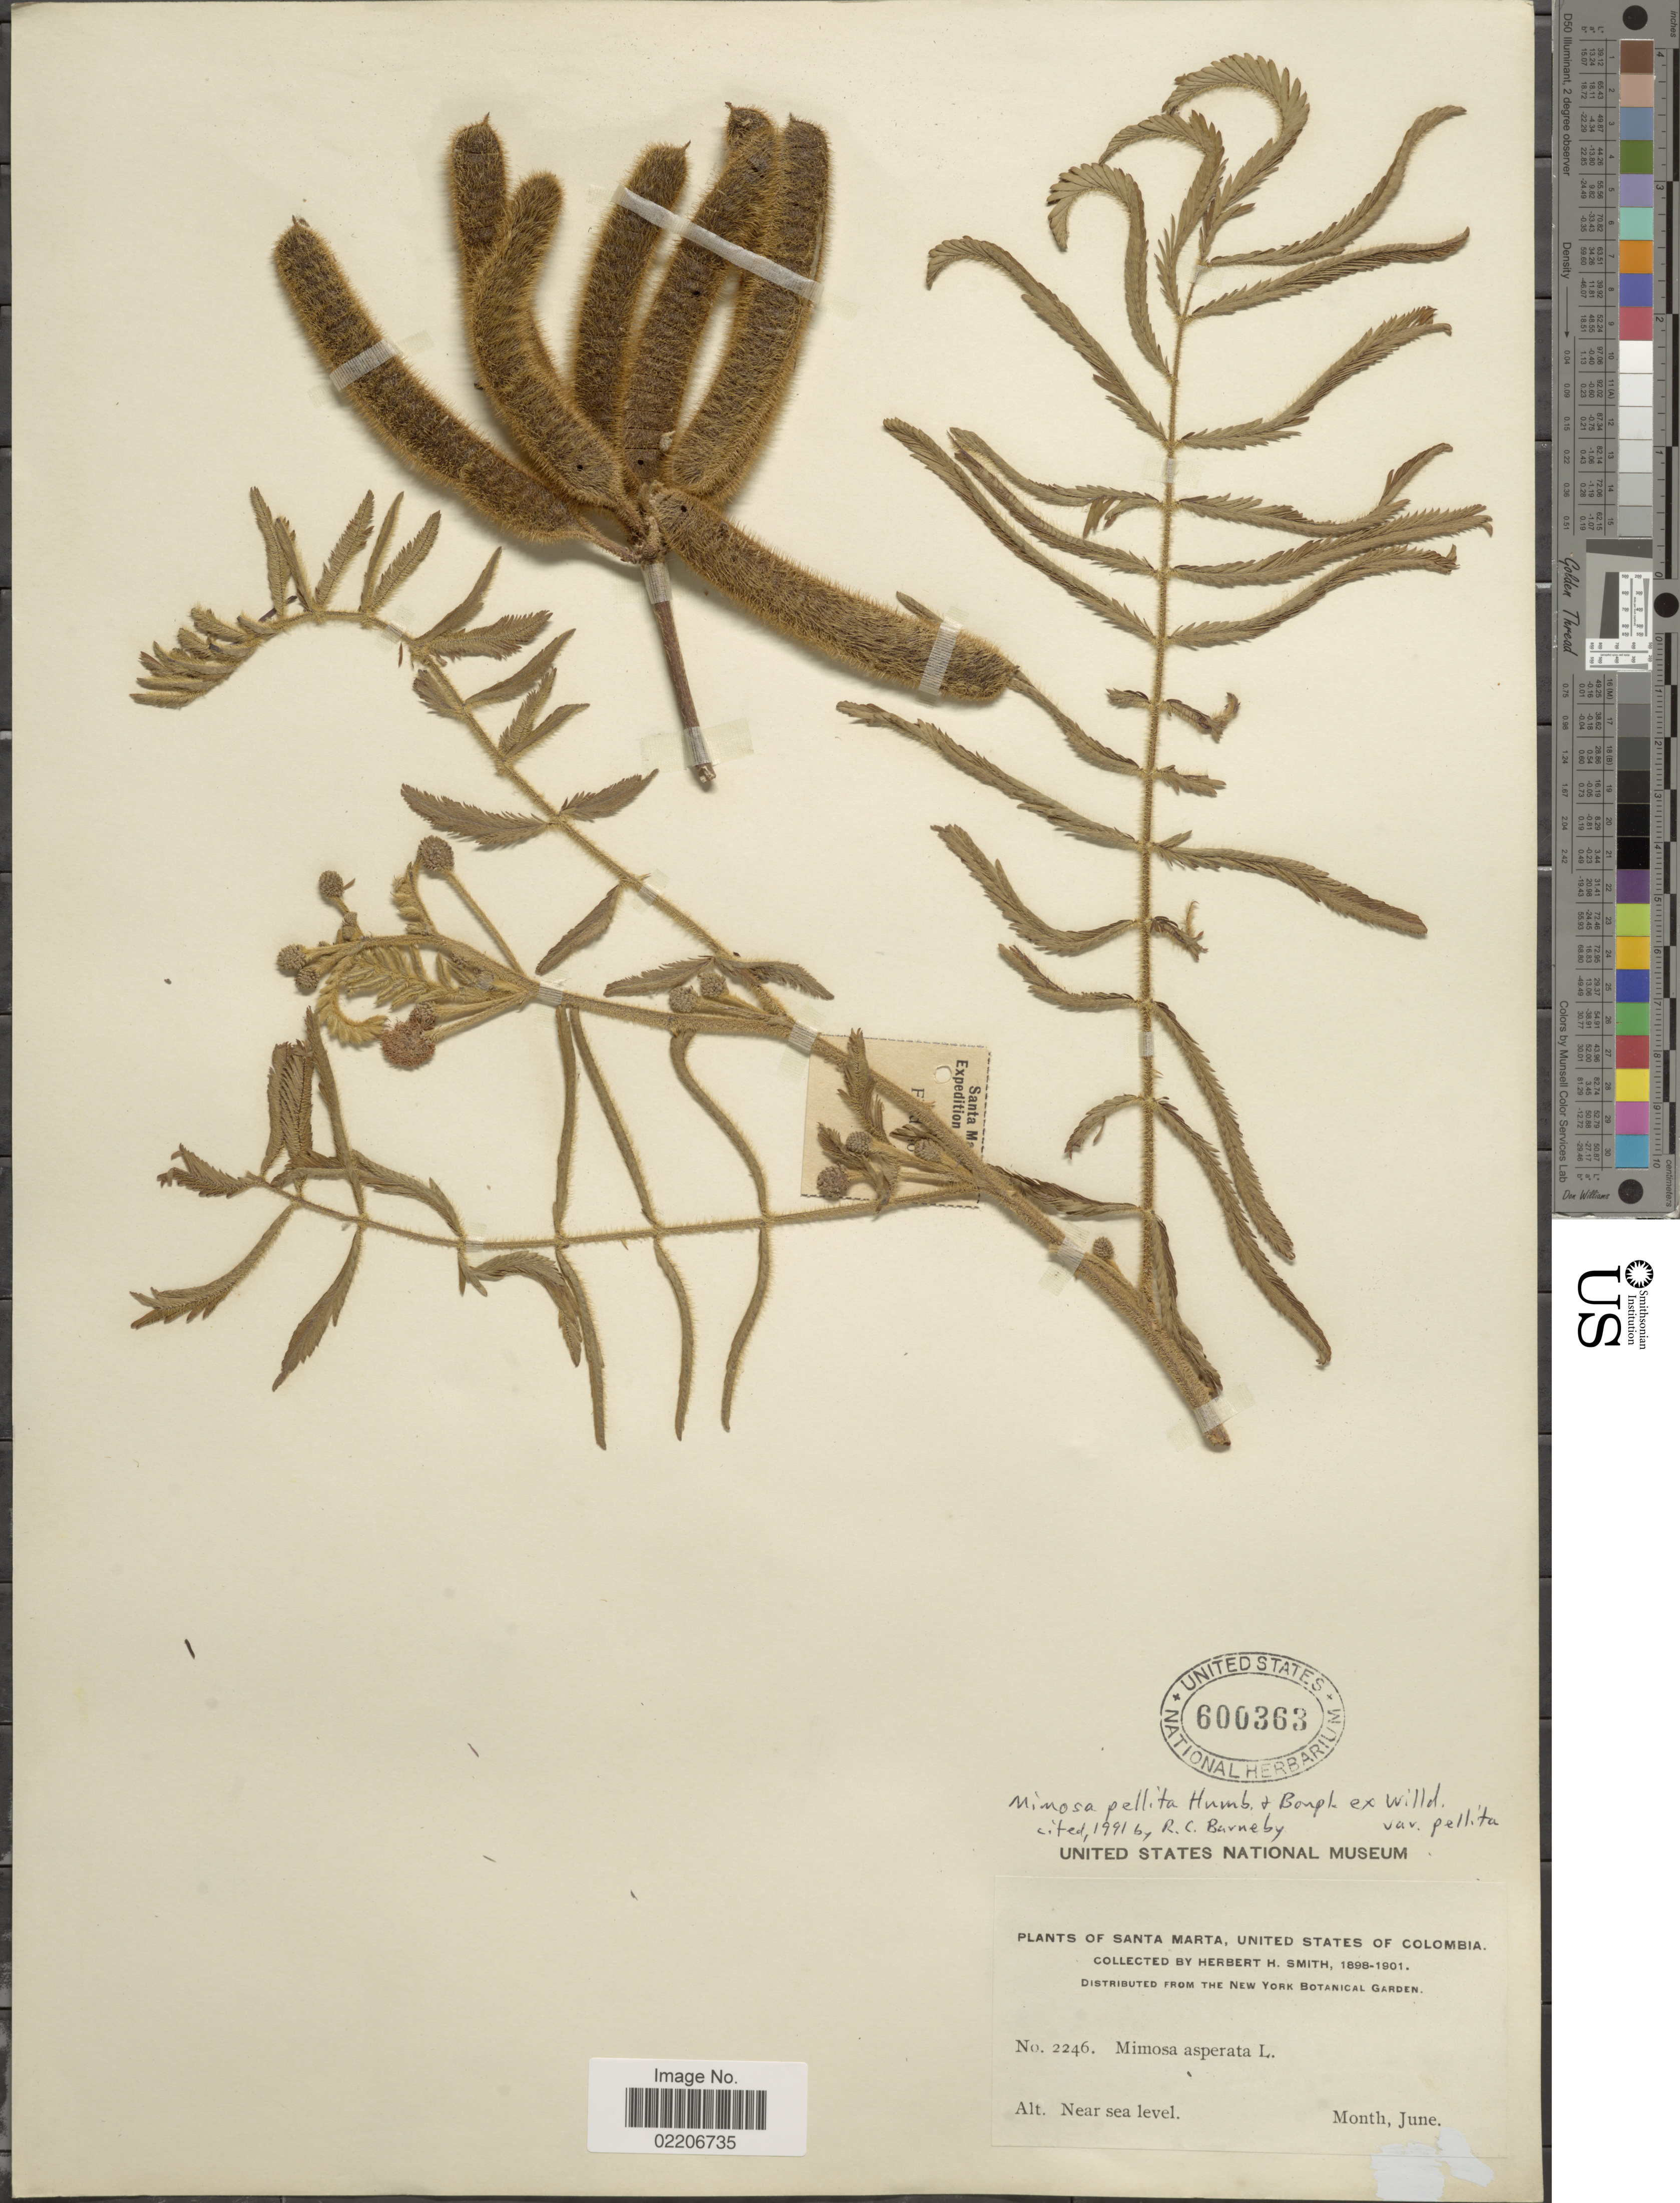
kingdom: Plantae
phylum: Tracheophyta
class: Magnoliopsida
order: Fabales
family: Fabaceae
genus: Mimosa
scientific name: Mimosa pellita var. pellita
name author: Humb. & Bonpl. ex Willd.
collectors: Herbert H. Smith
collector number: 2246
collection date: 1898-06/1901-06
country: Colombia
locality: Santa Marta, United States of Columbia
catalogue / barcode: US 600363